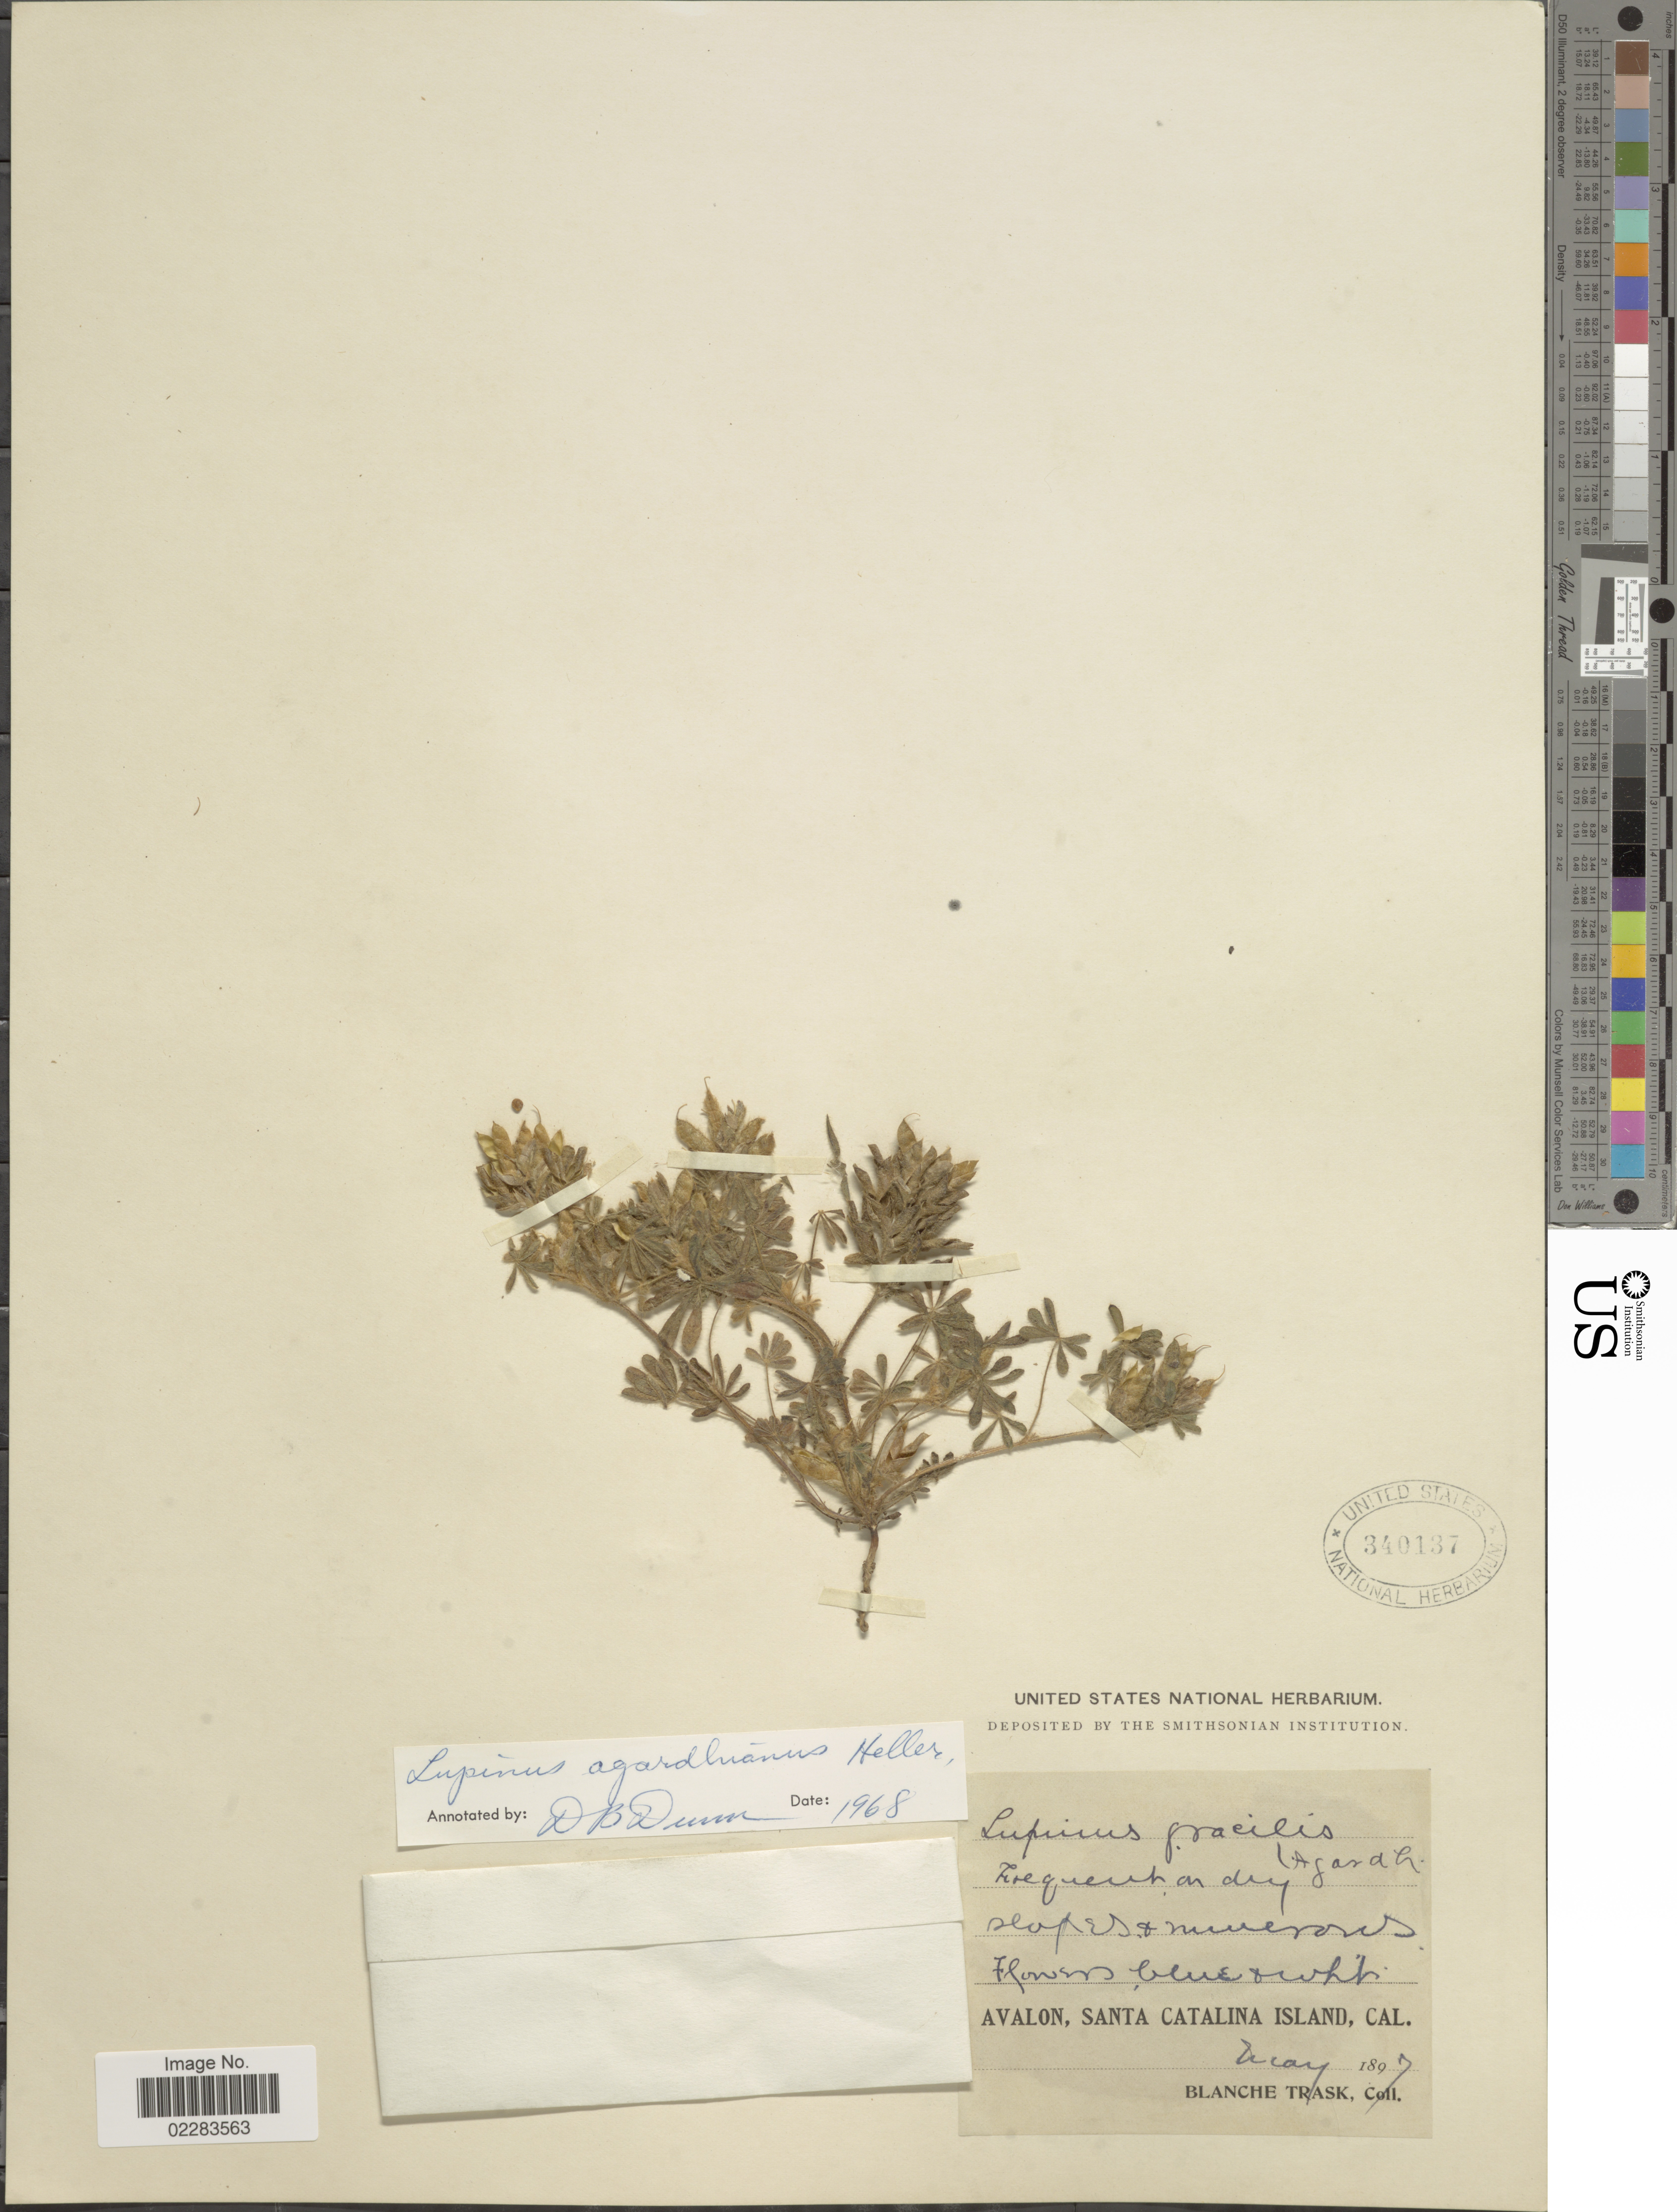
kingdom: Plantae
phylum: Tracheophyta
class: Magnoliopsida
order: Fabales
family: Fabaceae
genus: Lupinus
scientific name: Lupinus agardhianus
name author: A. Heller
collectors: B. Trask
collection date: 1897-05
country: United States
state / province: California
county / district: Los Angeles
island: Santa Catalina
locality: Avalon, Sanata Catalina Island, Cal.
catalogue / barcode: US 340137